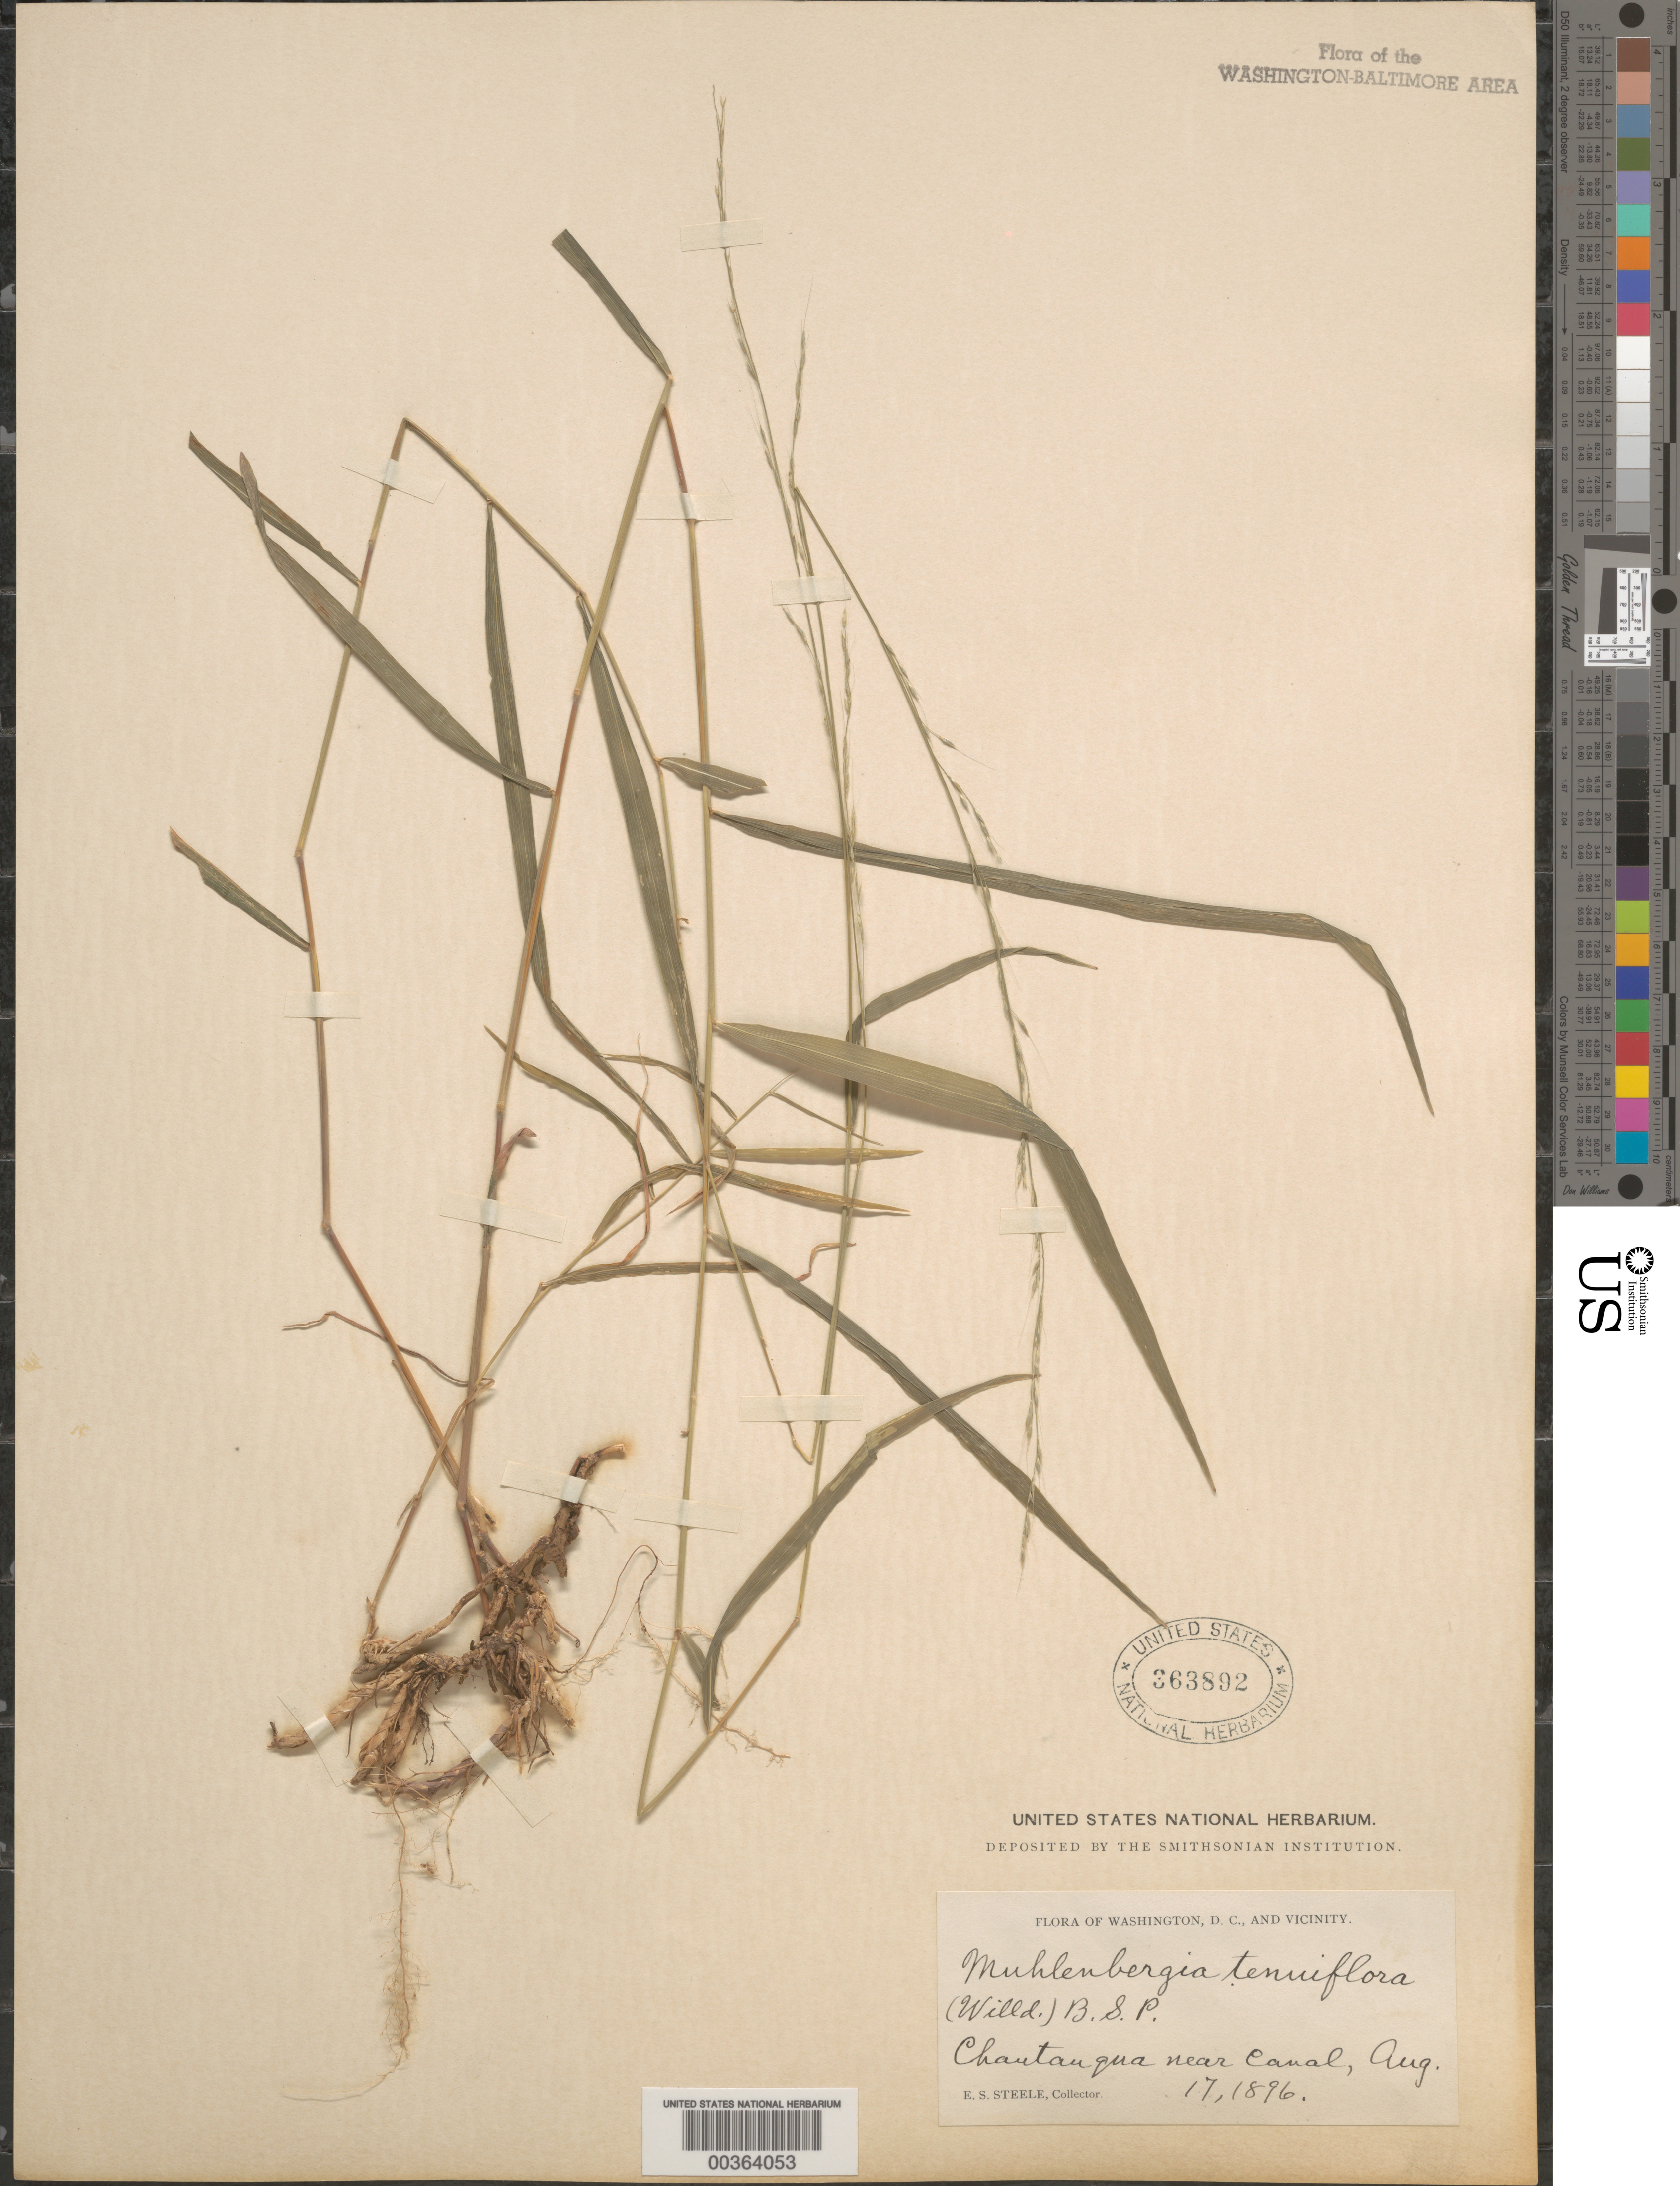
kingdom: Plantae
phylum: Tracheophyta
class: Liliopsida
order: Poales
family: Poaceae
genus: Muhlenbergia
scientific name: Muhlenbergia tenuiflora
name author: (Willd.) Britton, Stearns & Poggenb.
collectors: E. Steele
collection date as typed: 17 Aug 1896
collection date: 1896-08-17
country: United States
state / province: Maryland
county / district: Montgomery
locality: Chautauqua near Canal C. & O. Canal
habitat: Near canal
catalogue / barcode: US 363892